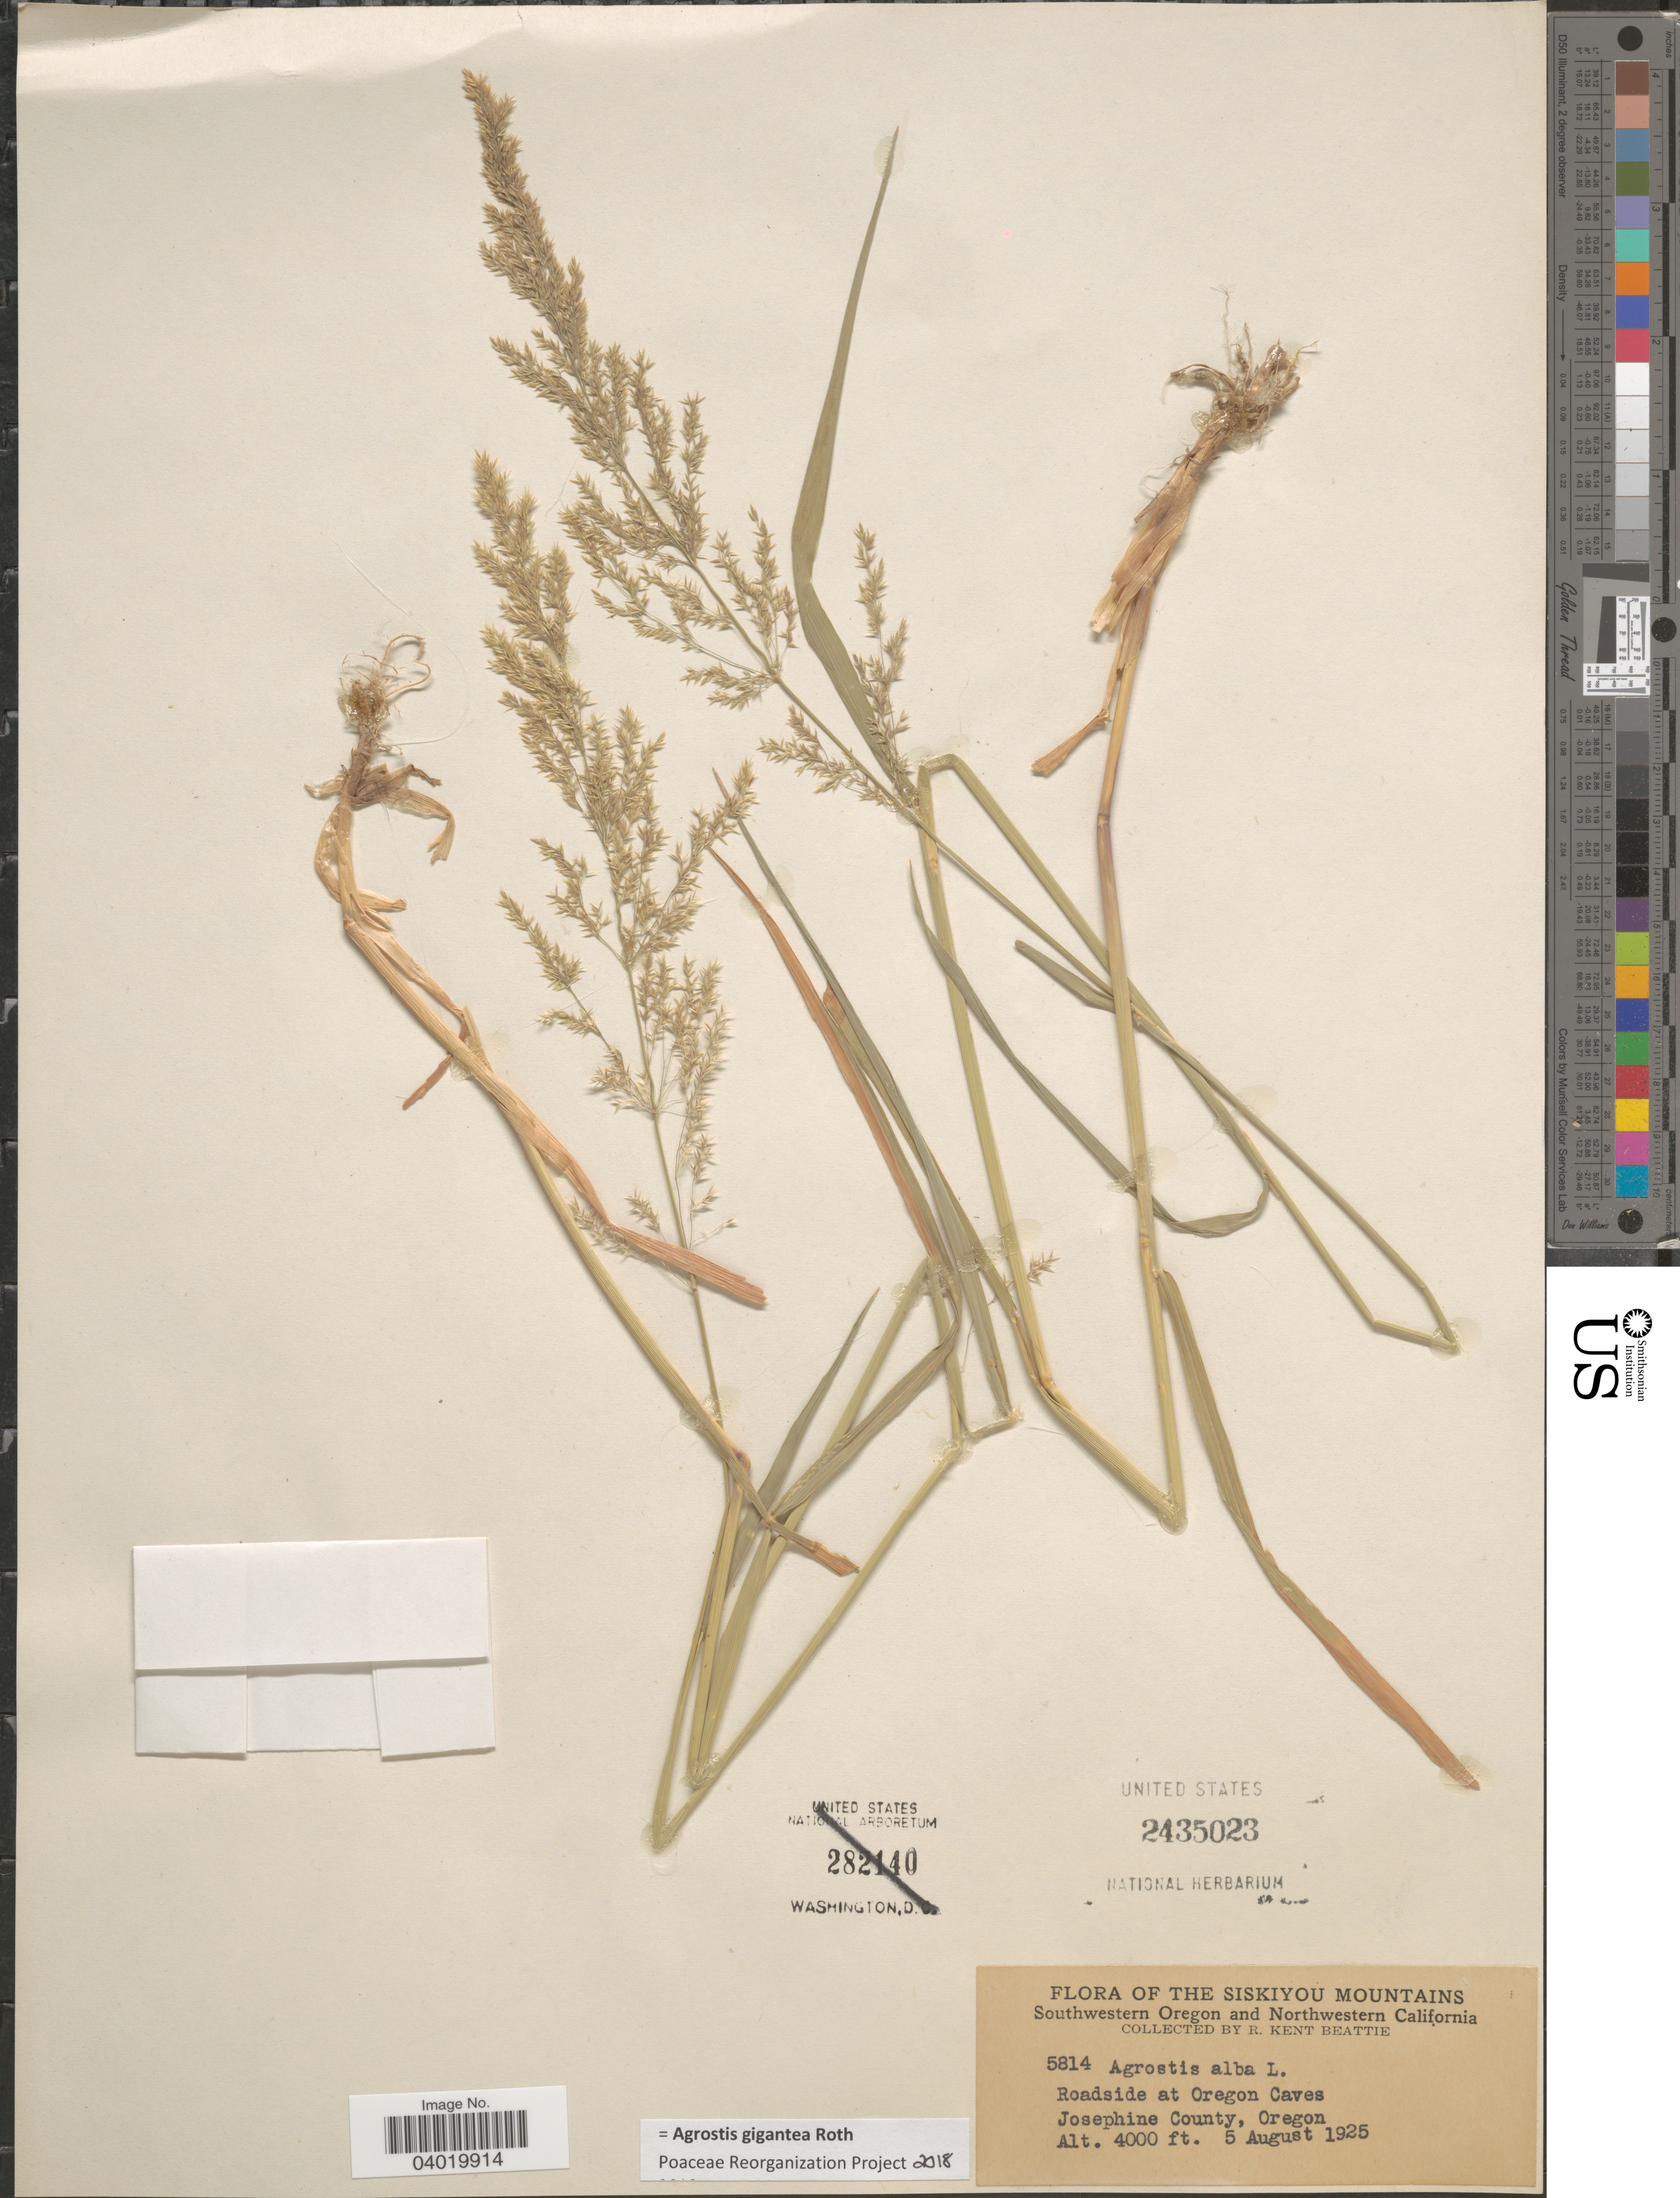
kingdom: Plantae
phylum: Tracheophyta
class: Liliopsida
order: Poales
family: Poaceae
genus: Agrostis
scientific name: Agrostis gigantea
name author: Roth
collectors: R. K. Beattie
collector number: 5814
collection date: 1925-08-05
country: United States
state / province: Oregon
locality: The Siskiyou Mountains. Southwestern Oregon. Roadside at Oregon Caves. Josephine County.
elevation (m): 1219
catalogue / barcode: US 2435023